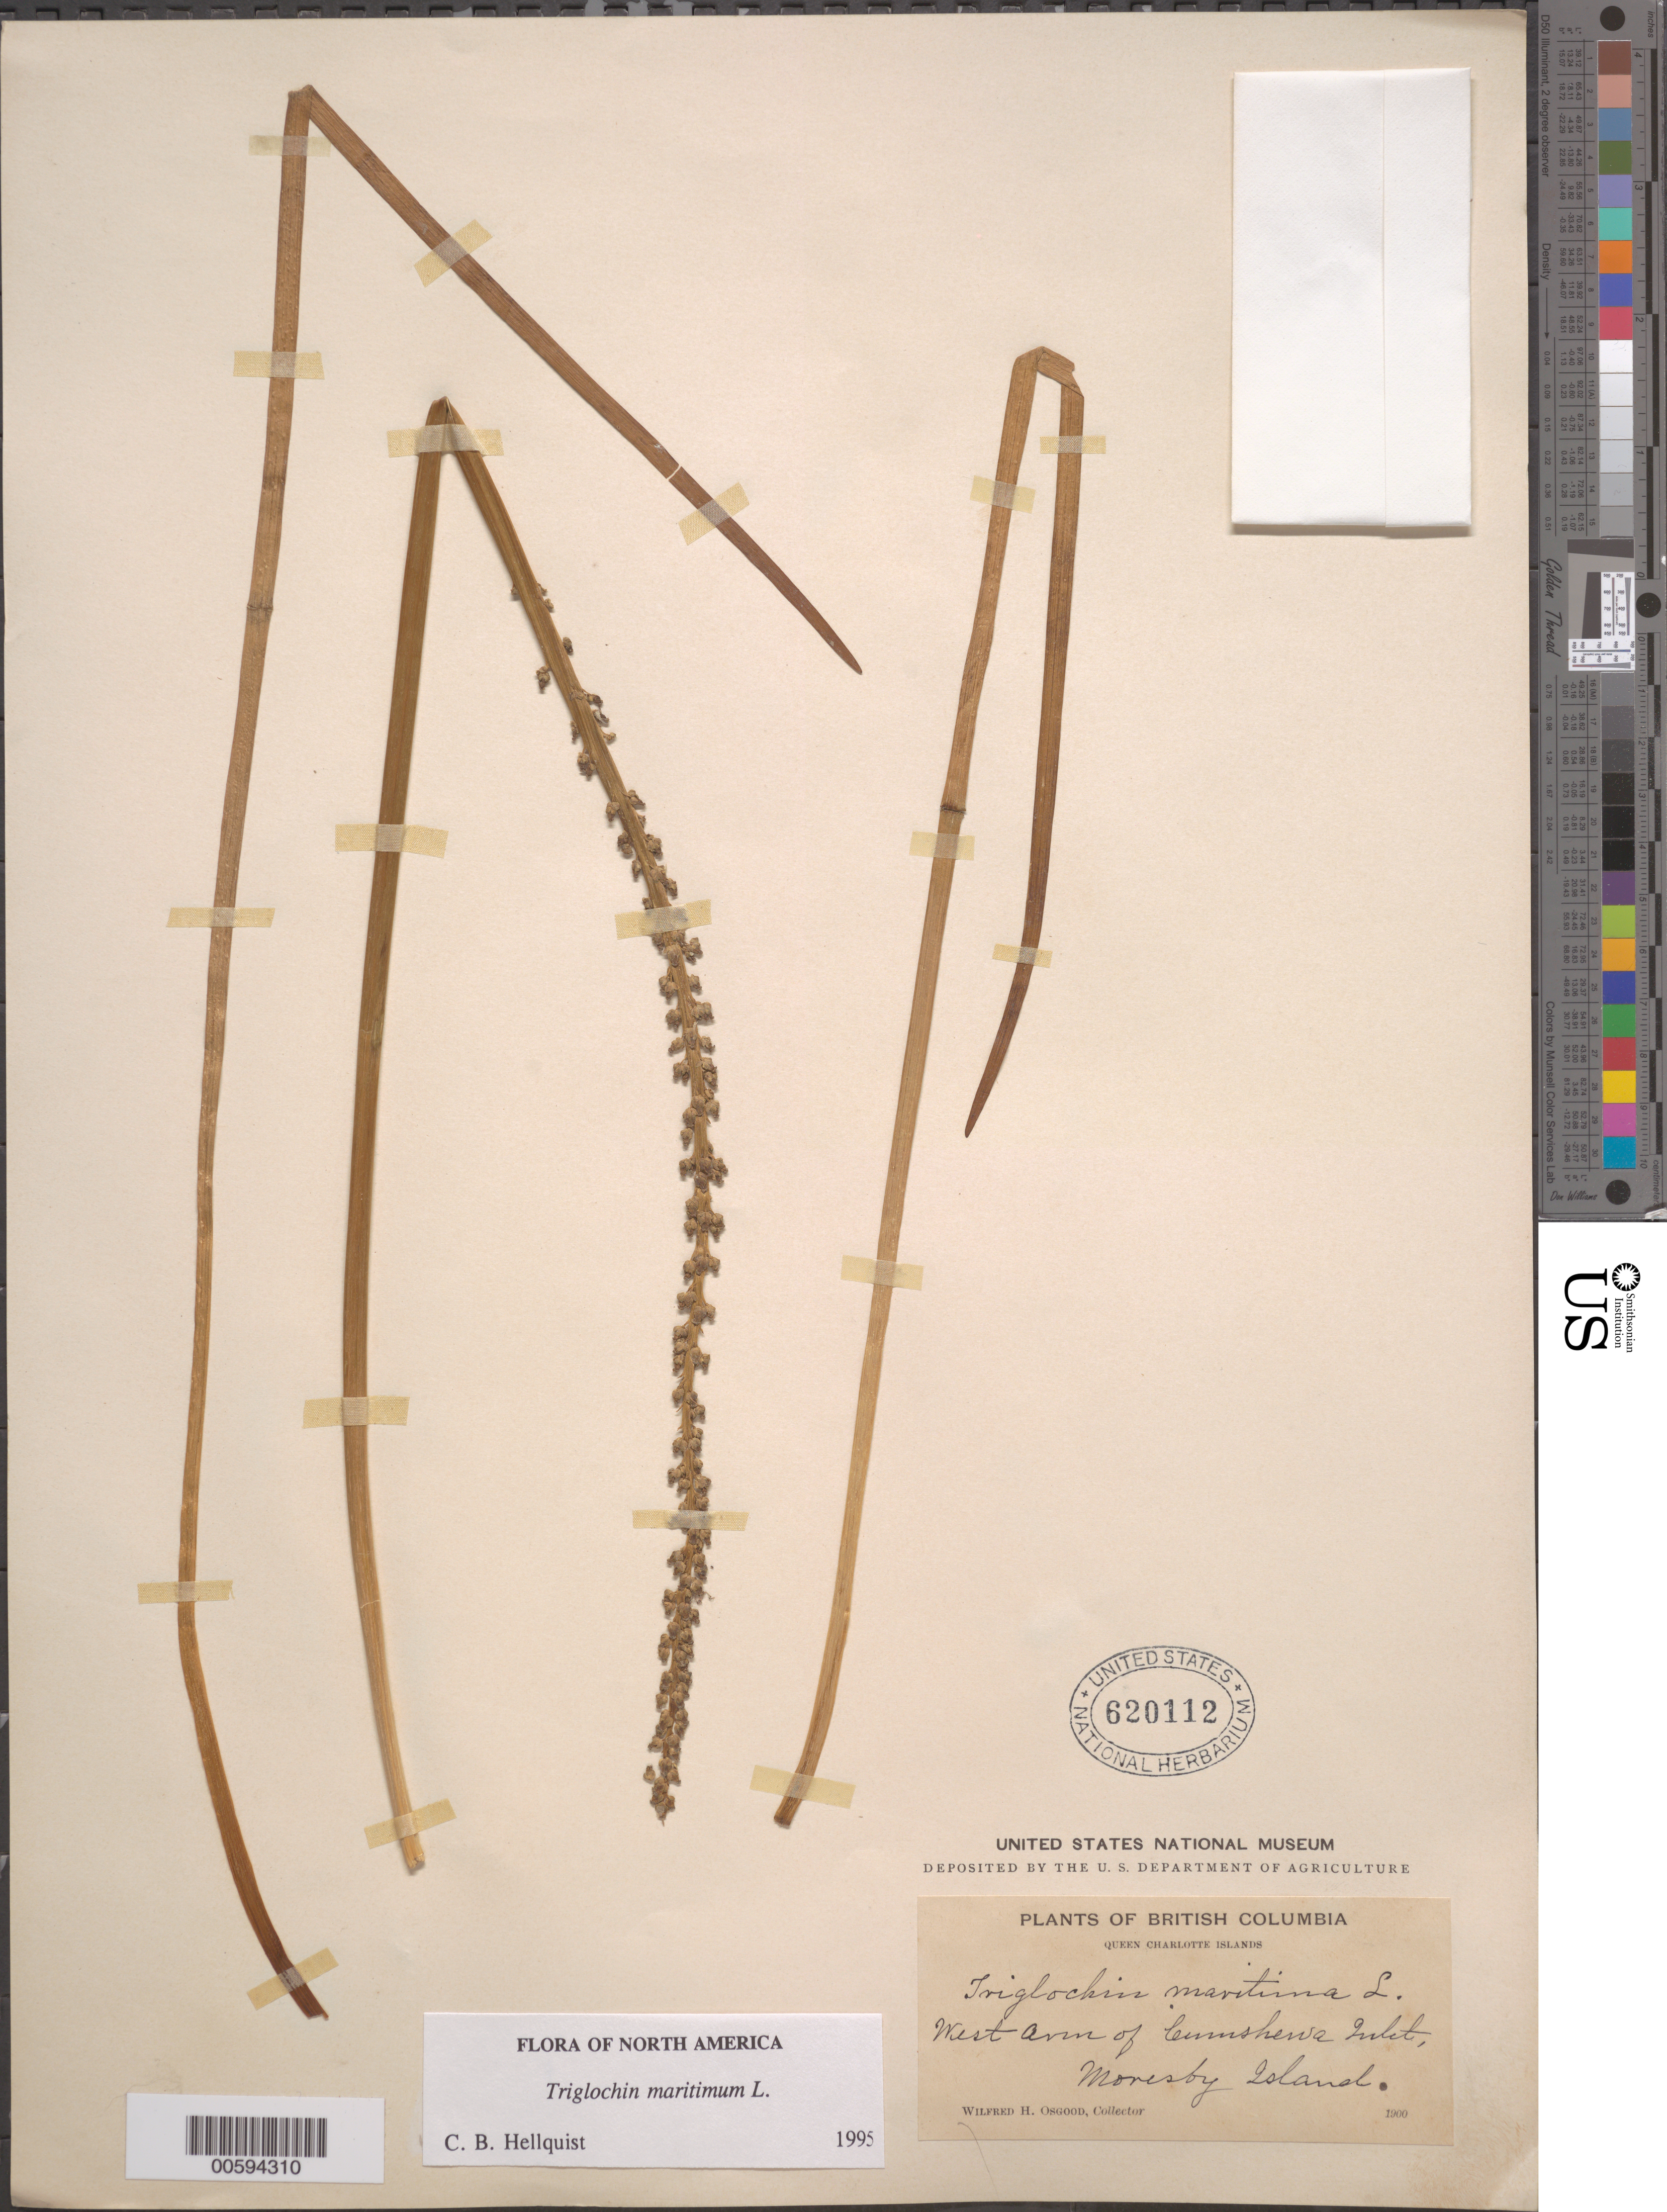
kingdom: Plantae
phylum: Tracheophyta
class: Liliopsida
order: Alismatales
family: Juncaginaceae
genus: Triglochin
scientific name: Triglochin maritima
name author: L.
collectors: W. Osgood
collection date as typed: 1900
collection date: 1900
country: Canada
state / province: British Columbia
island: Moresby Island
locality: W arm of Cumshewa Inlet, Moresby Island [Queen Charlotte Is.]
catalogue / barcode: US 620112